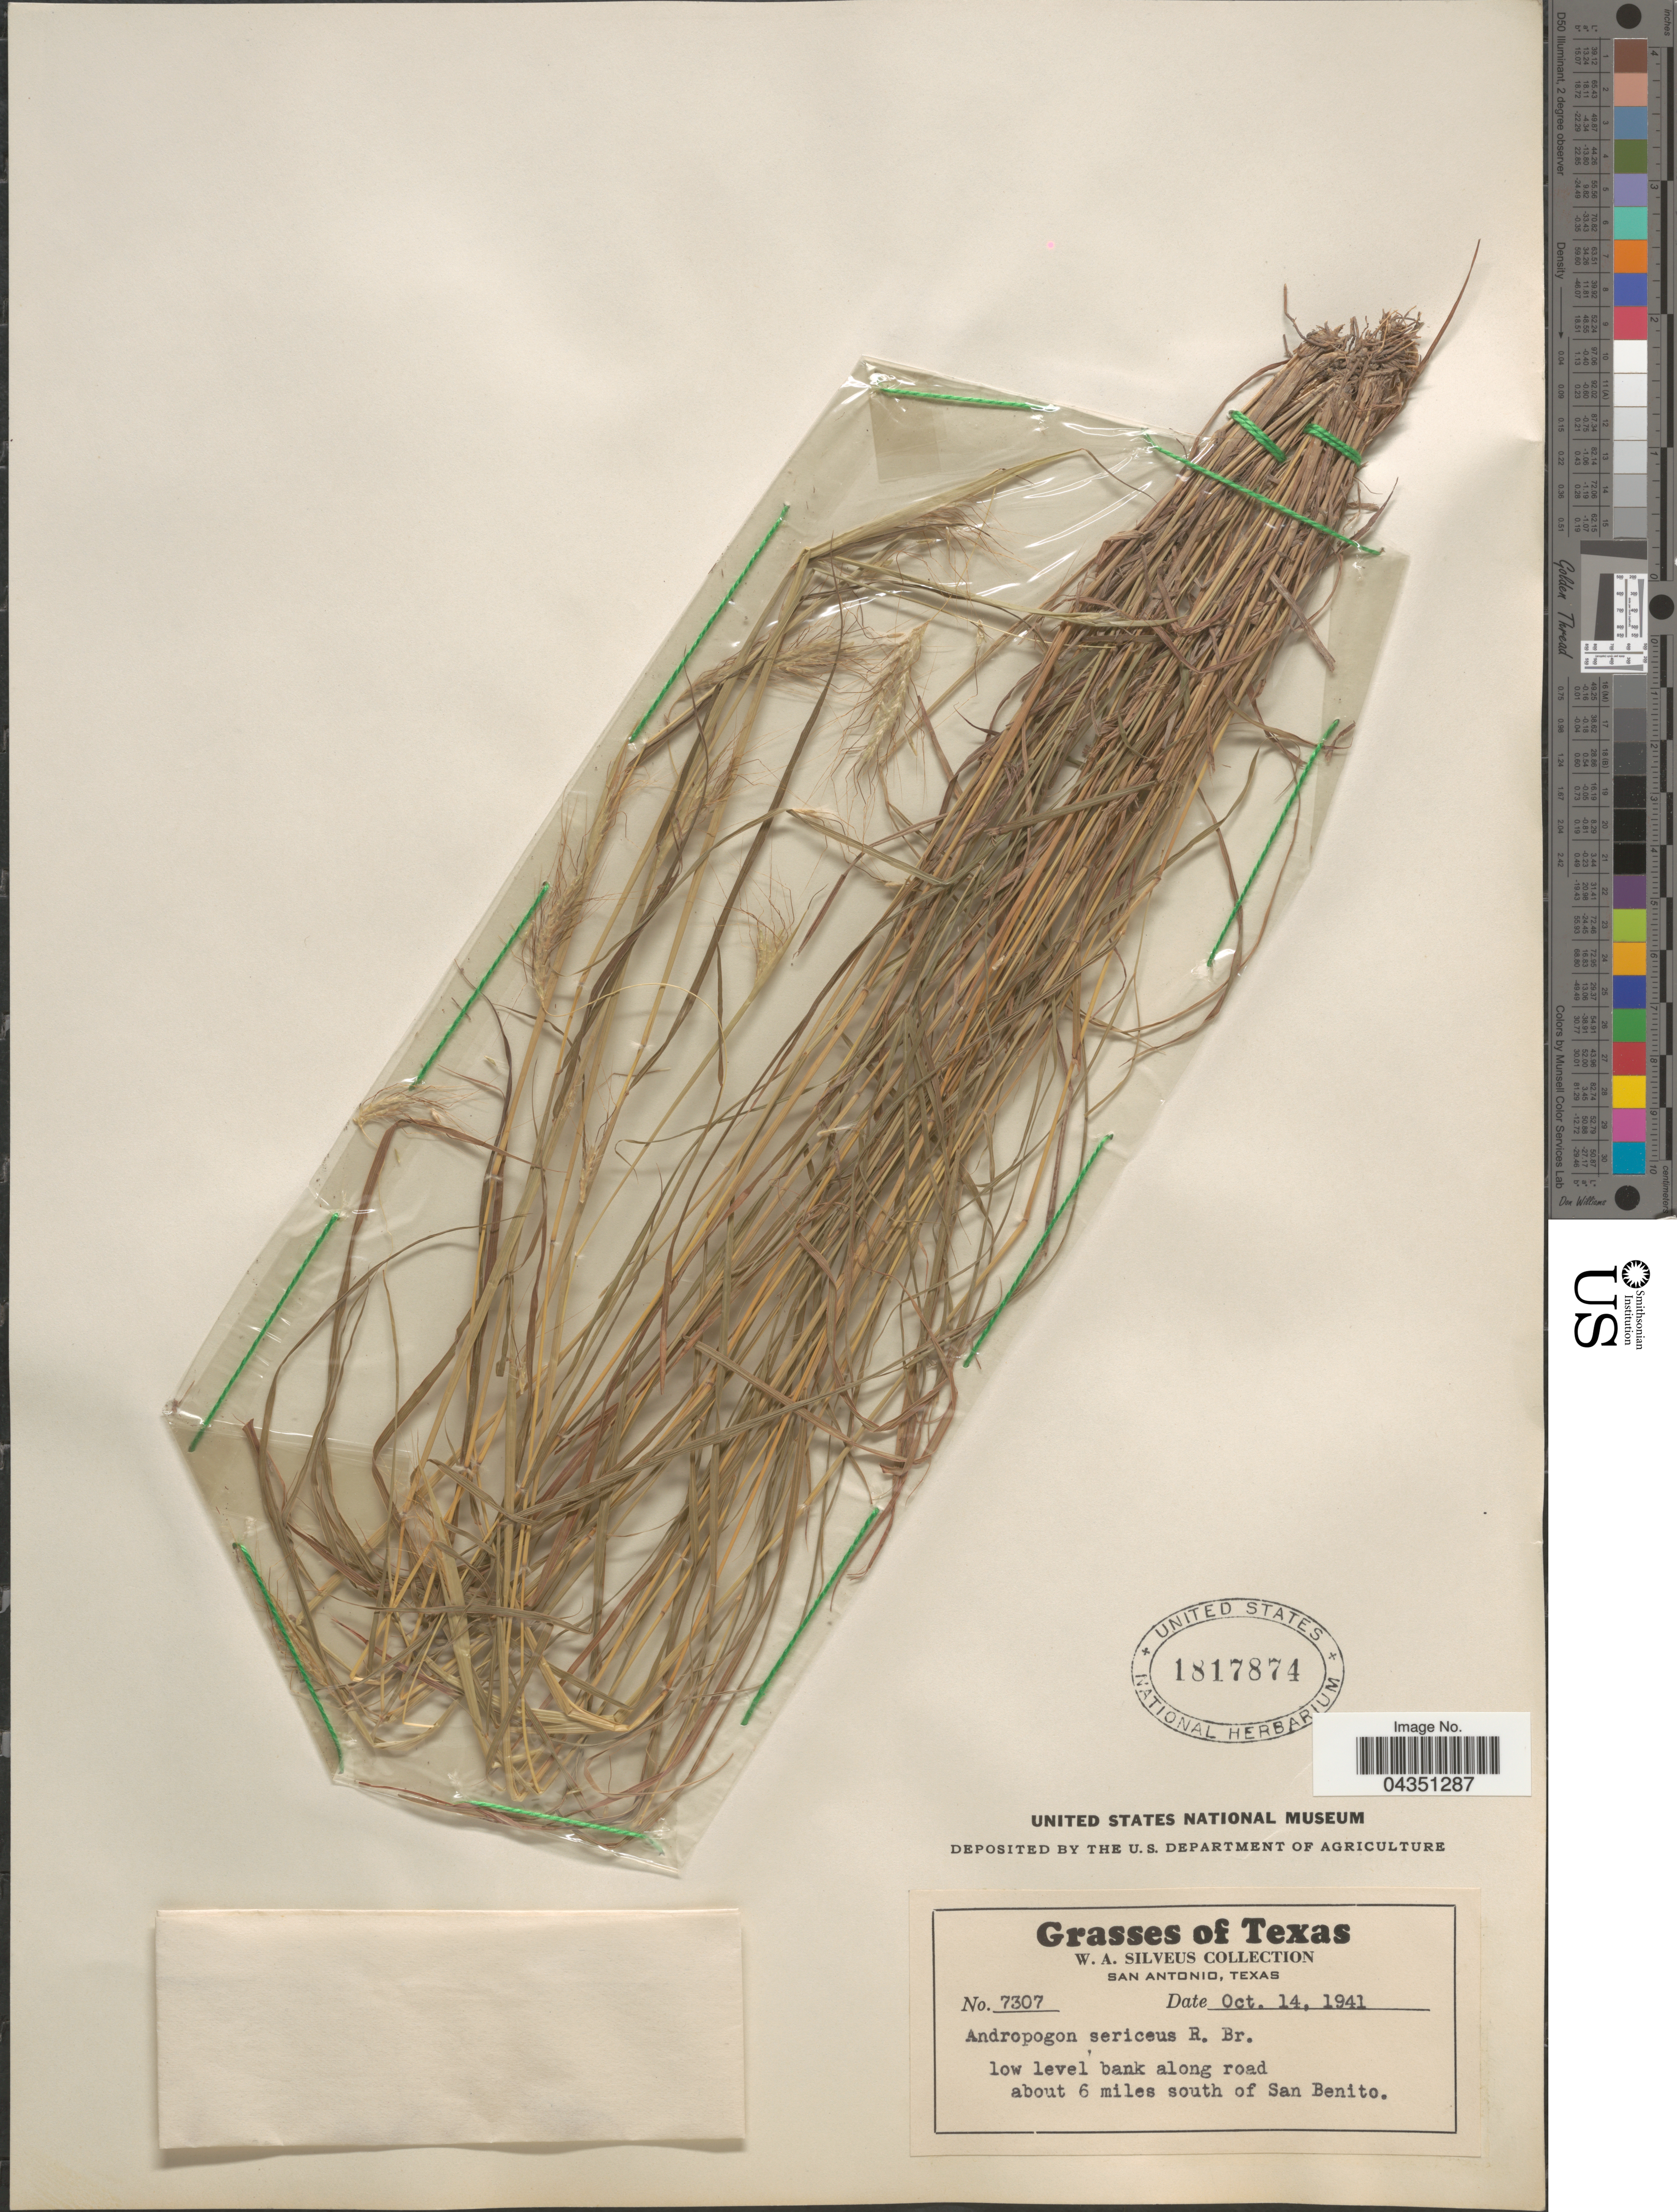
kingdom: Plantae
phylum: Tracheophyta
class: Liliopsida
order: Poales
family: Poaceae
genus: Dichanthium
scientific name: Dichanthium sericeum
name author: (R. Br.) A. Camus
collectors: W. Silveus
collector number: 7307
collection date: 1941-10-14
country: United States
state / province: Texas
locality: Low level bank along road about 6 miles south of San Benito.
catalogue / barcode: US 1817874